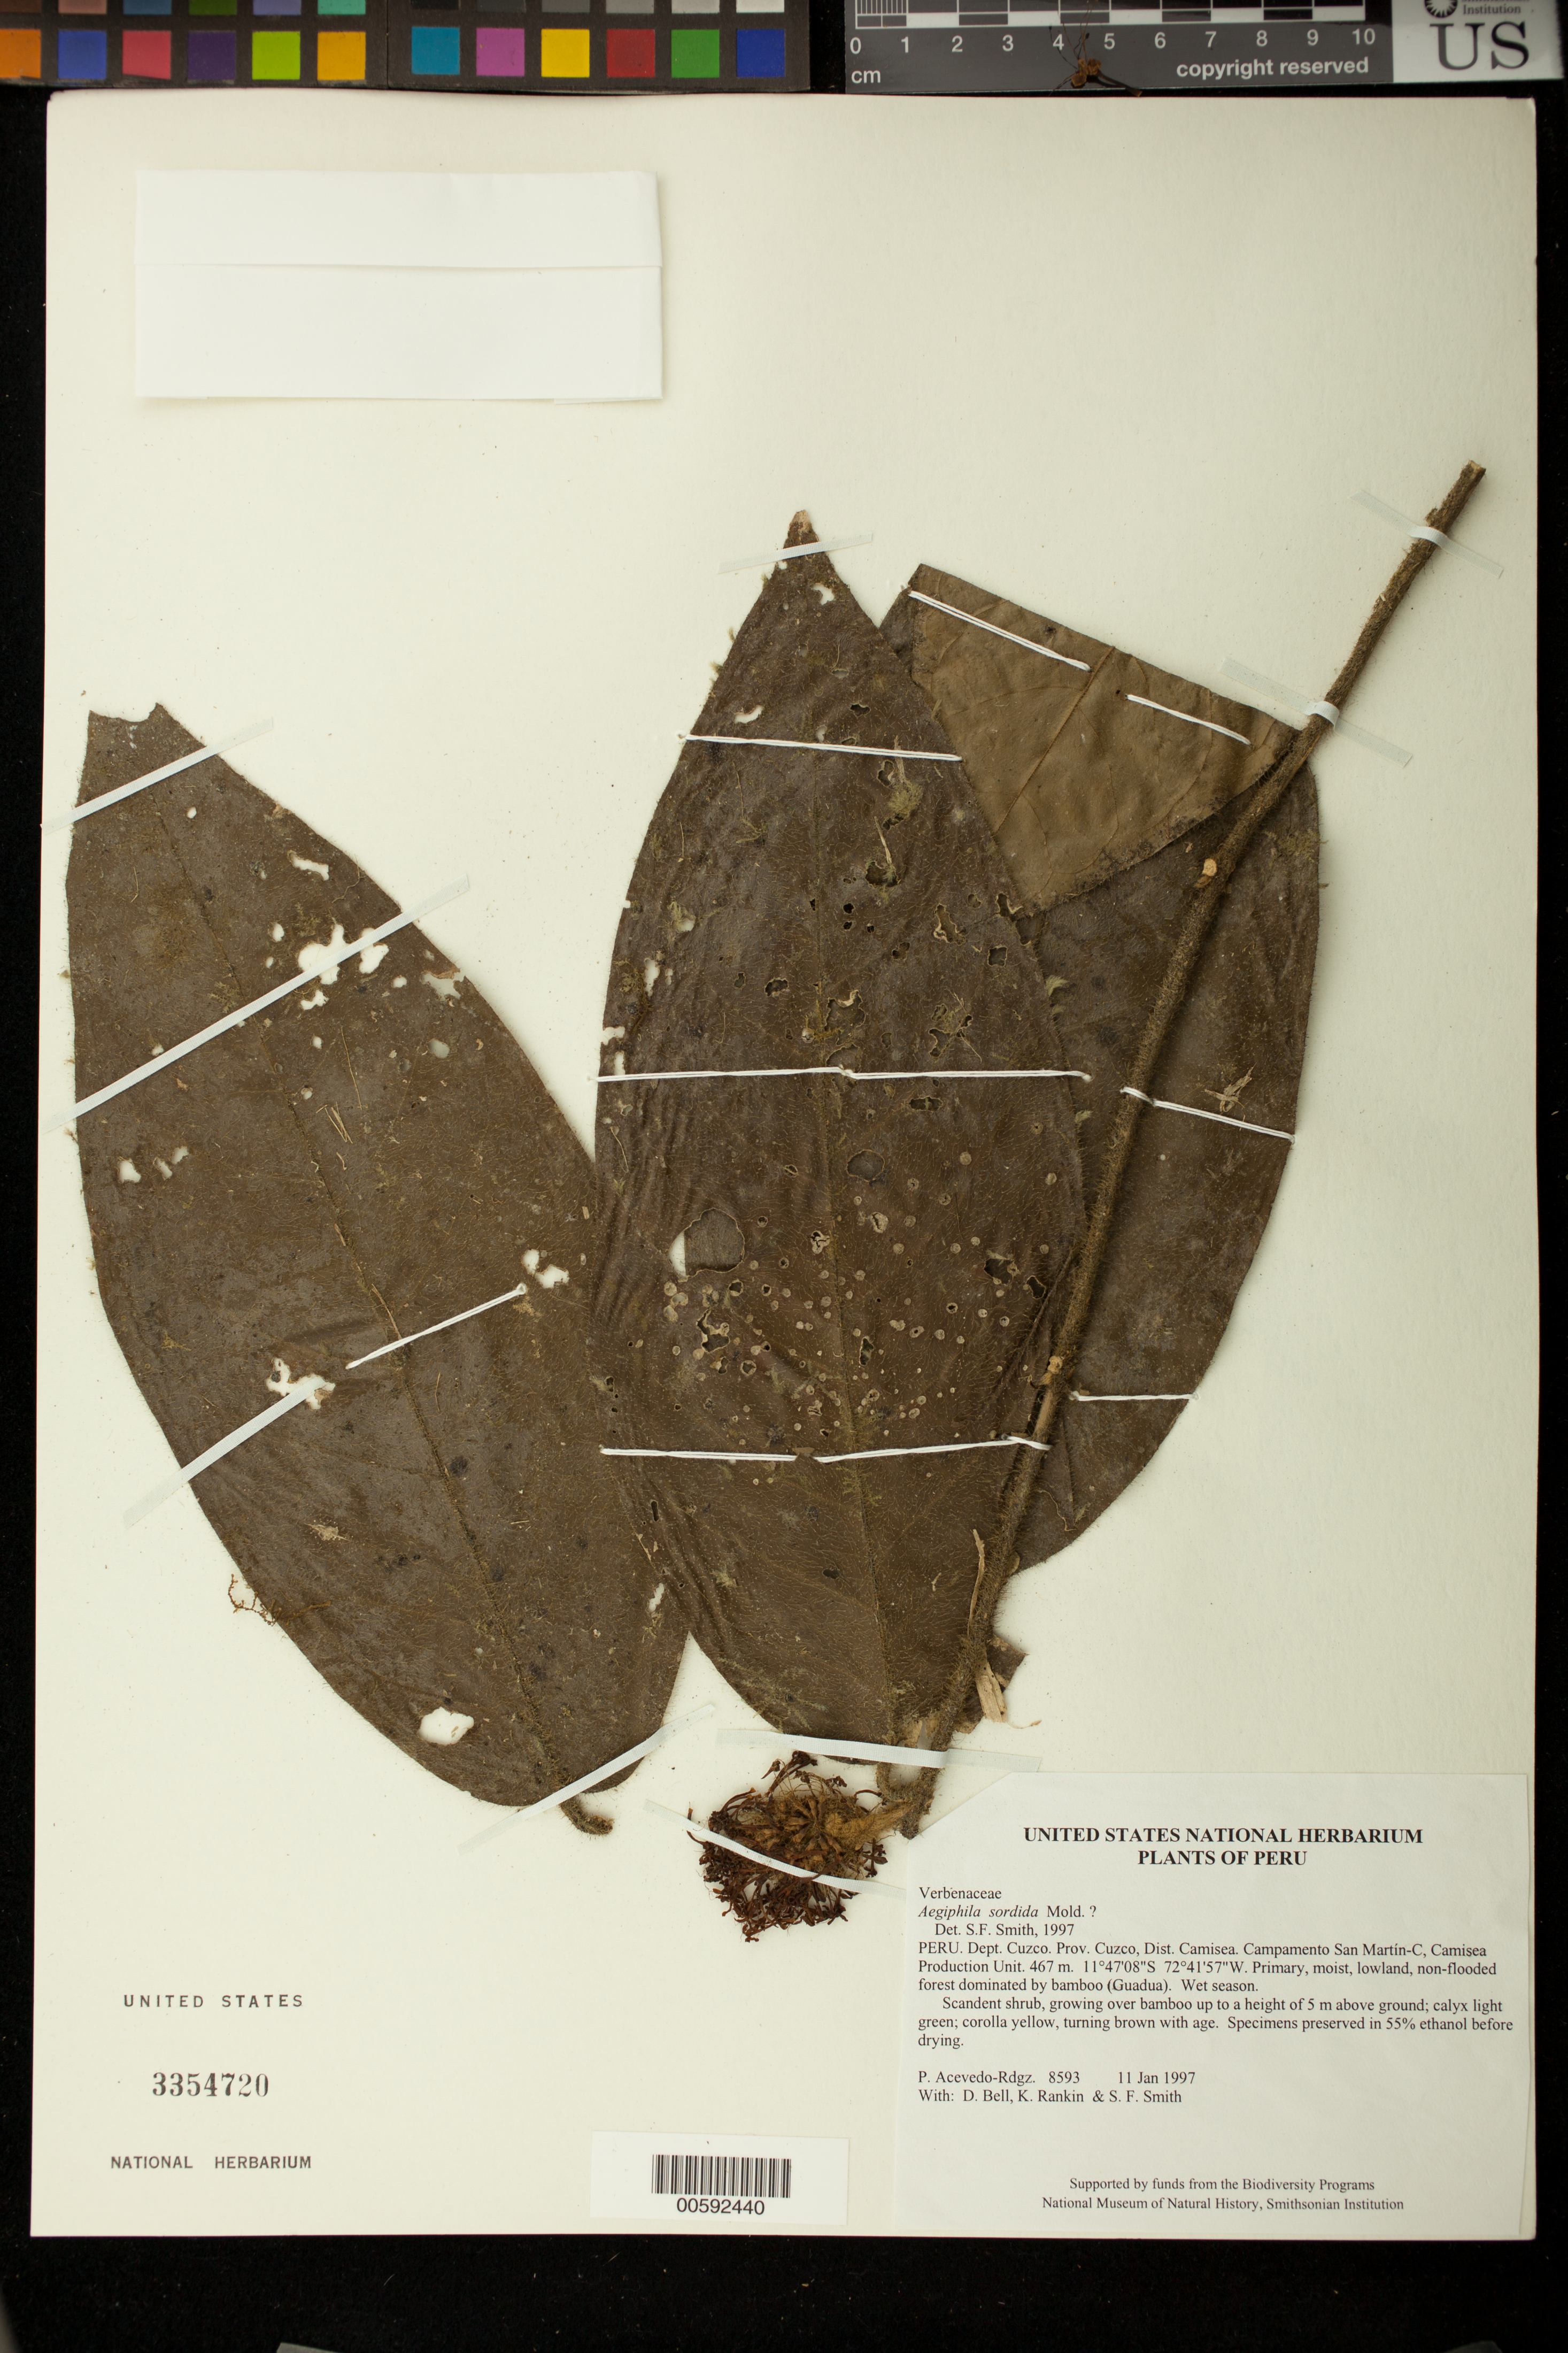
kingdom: Plantae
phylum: Tracheophyta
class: Magnoliopsida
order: Lamiales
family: Lamiaceae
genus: Aegiphila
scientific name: Aegiphila sordida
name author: Moldenke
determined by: Smith, Stephen F., (US), NMNH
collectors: P. Acevedo-Rodr., D. A. Bell, K. B. Rankin & S.F. Smith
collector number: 8593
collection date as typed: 11 Jan 1997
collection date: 1997-01-11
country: Peru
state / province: Cusco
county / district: Cusco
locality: Districto Camisea, Campamento San Martín-C, Camisea Production Unit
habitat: Primary, moist, lowland, non-flooded forest dominated by bamboo (Guadua). Wet season.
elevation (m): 467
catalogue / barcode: US 3354720